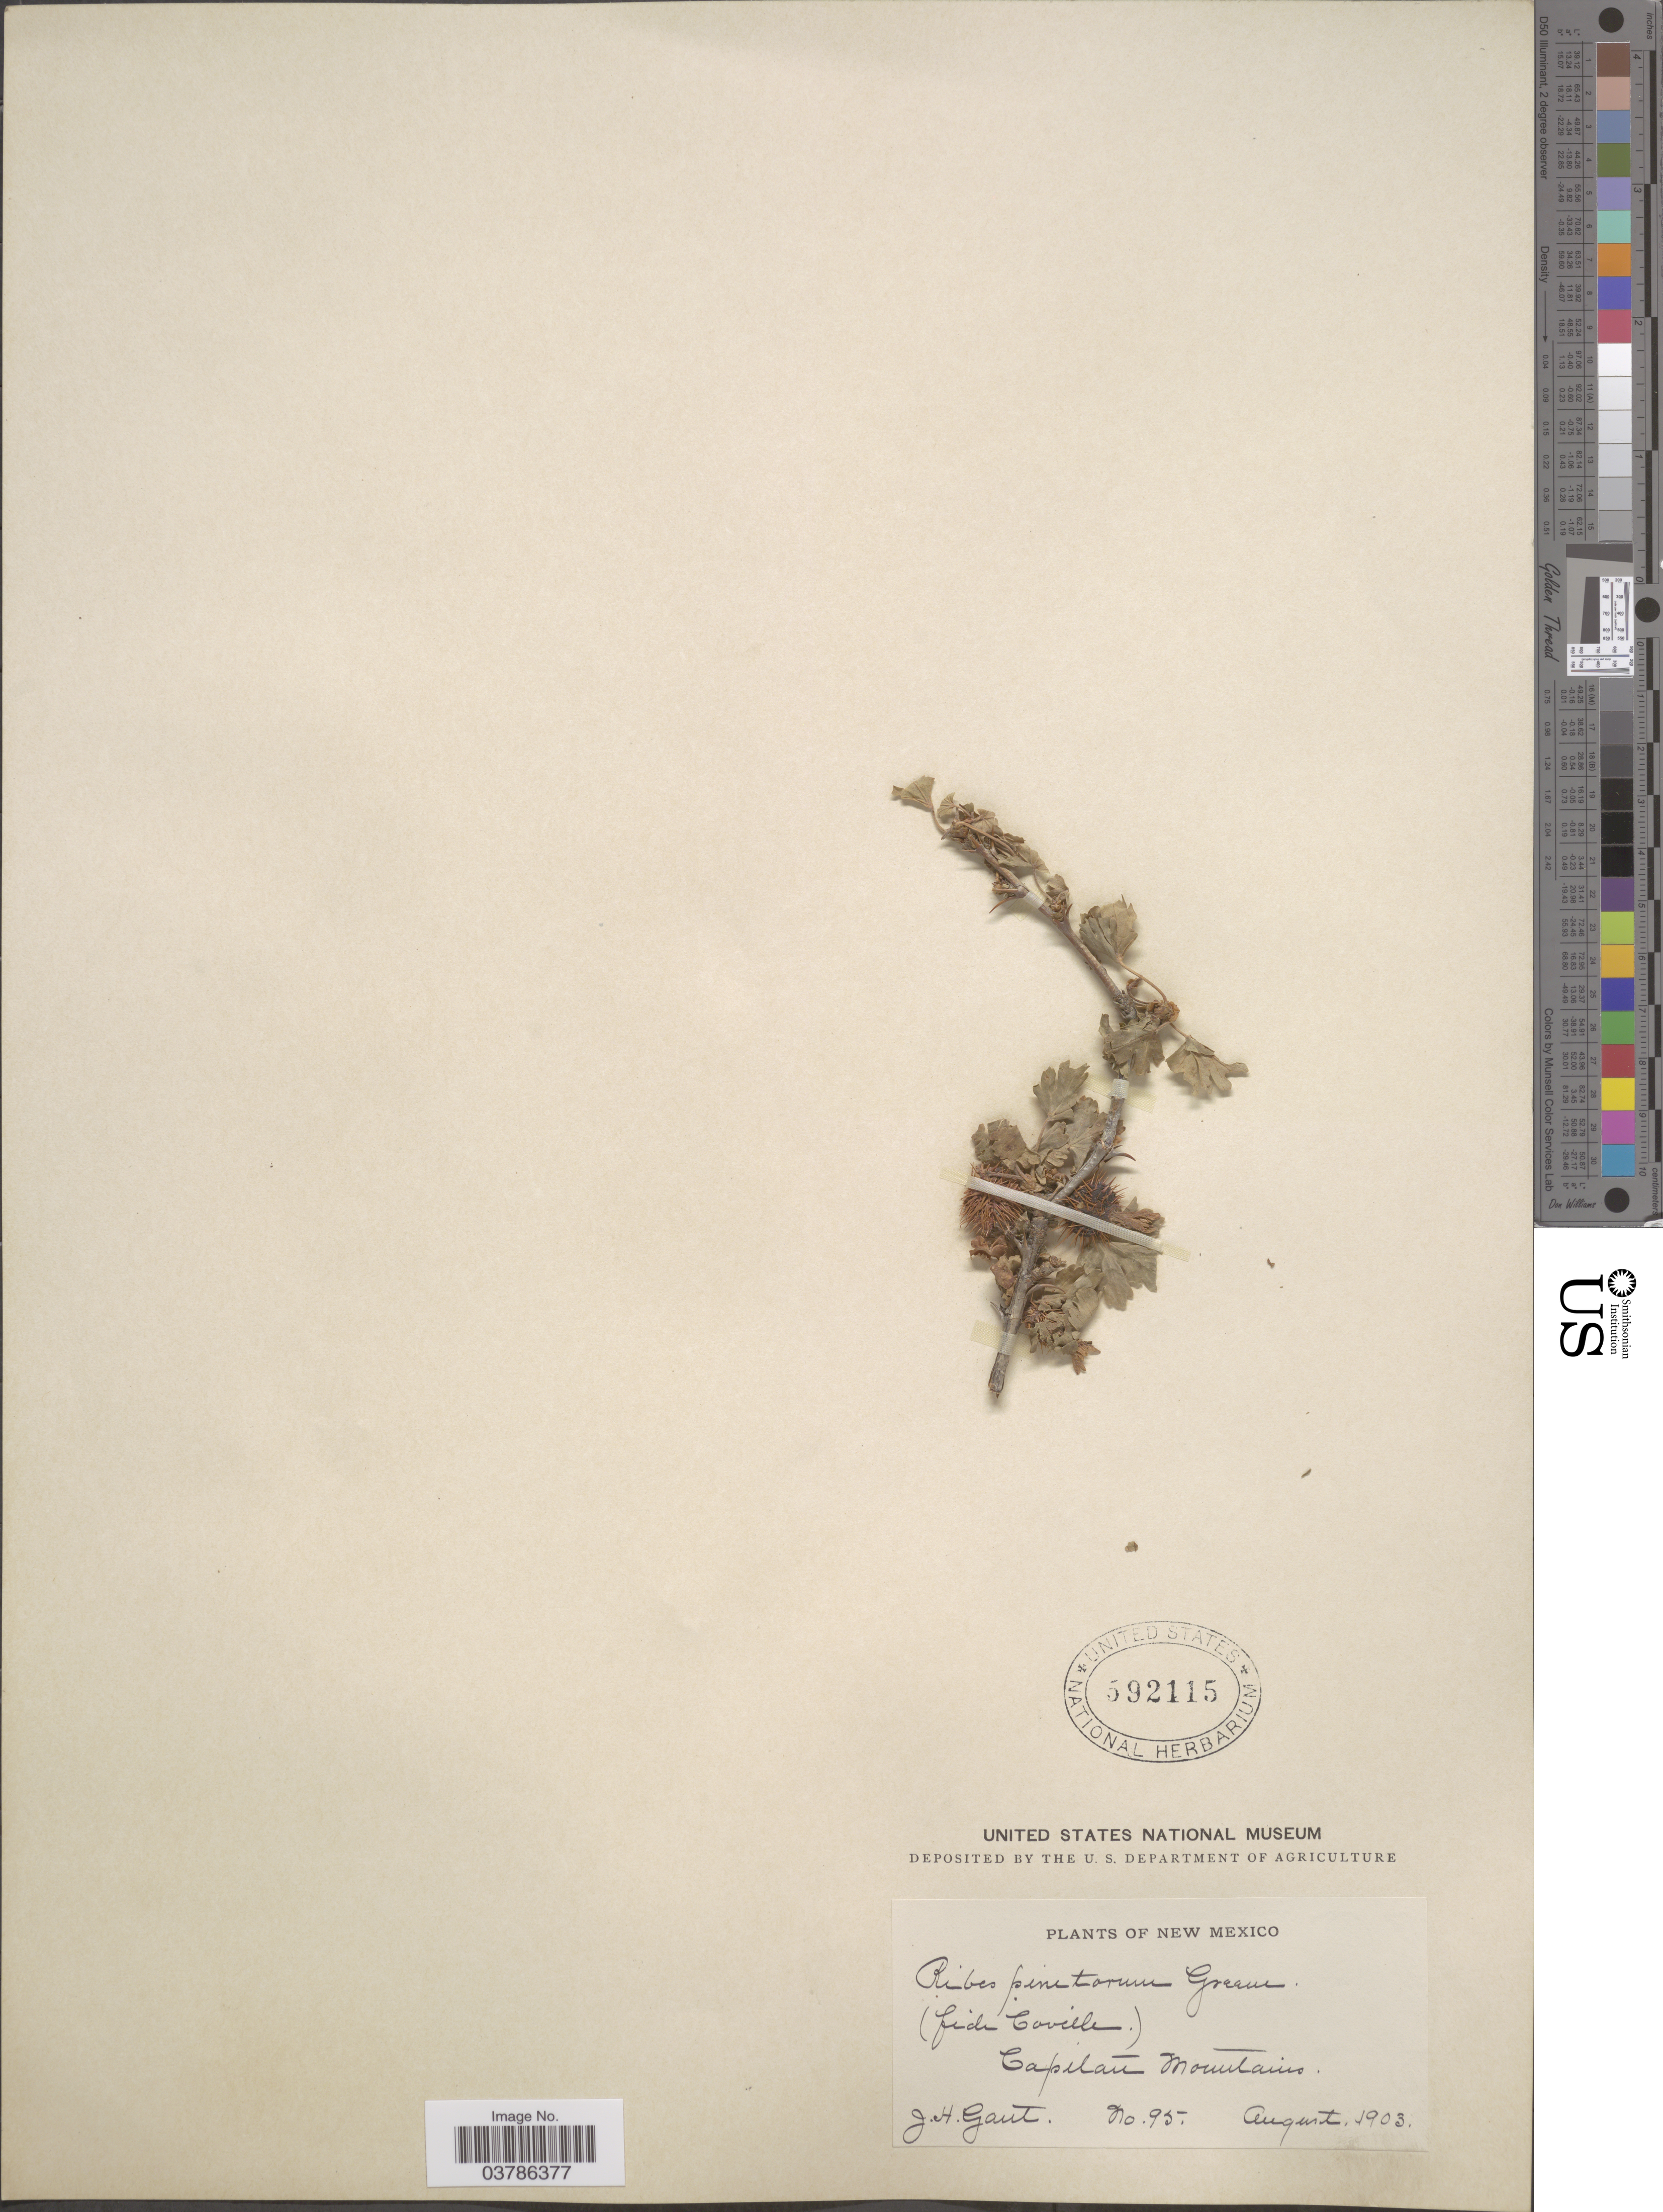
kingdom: Plantae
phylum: Tracheophyta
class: Magnoliopsida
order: Saxifragales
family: Grossulariaceae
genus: Ribes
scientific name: Ribes pinetorum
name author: Greene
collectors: J. Gaut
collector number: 95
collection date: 1903-08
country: United States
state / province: New Mexico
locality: Capitan Mountains.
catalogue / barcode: US 592115